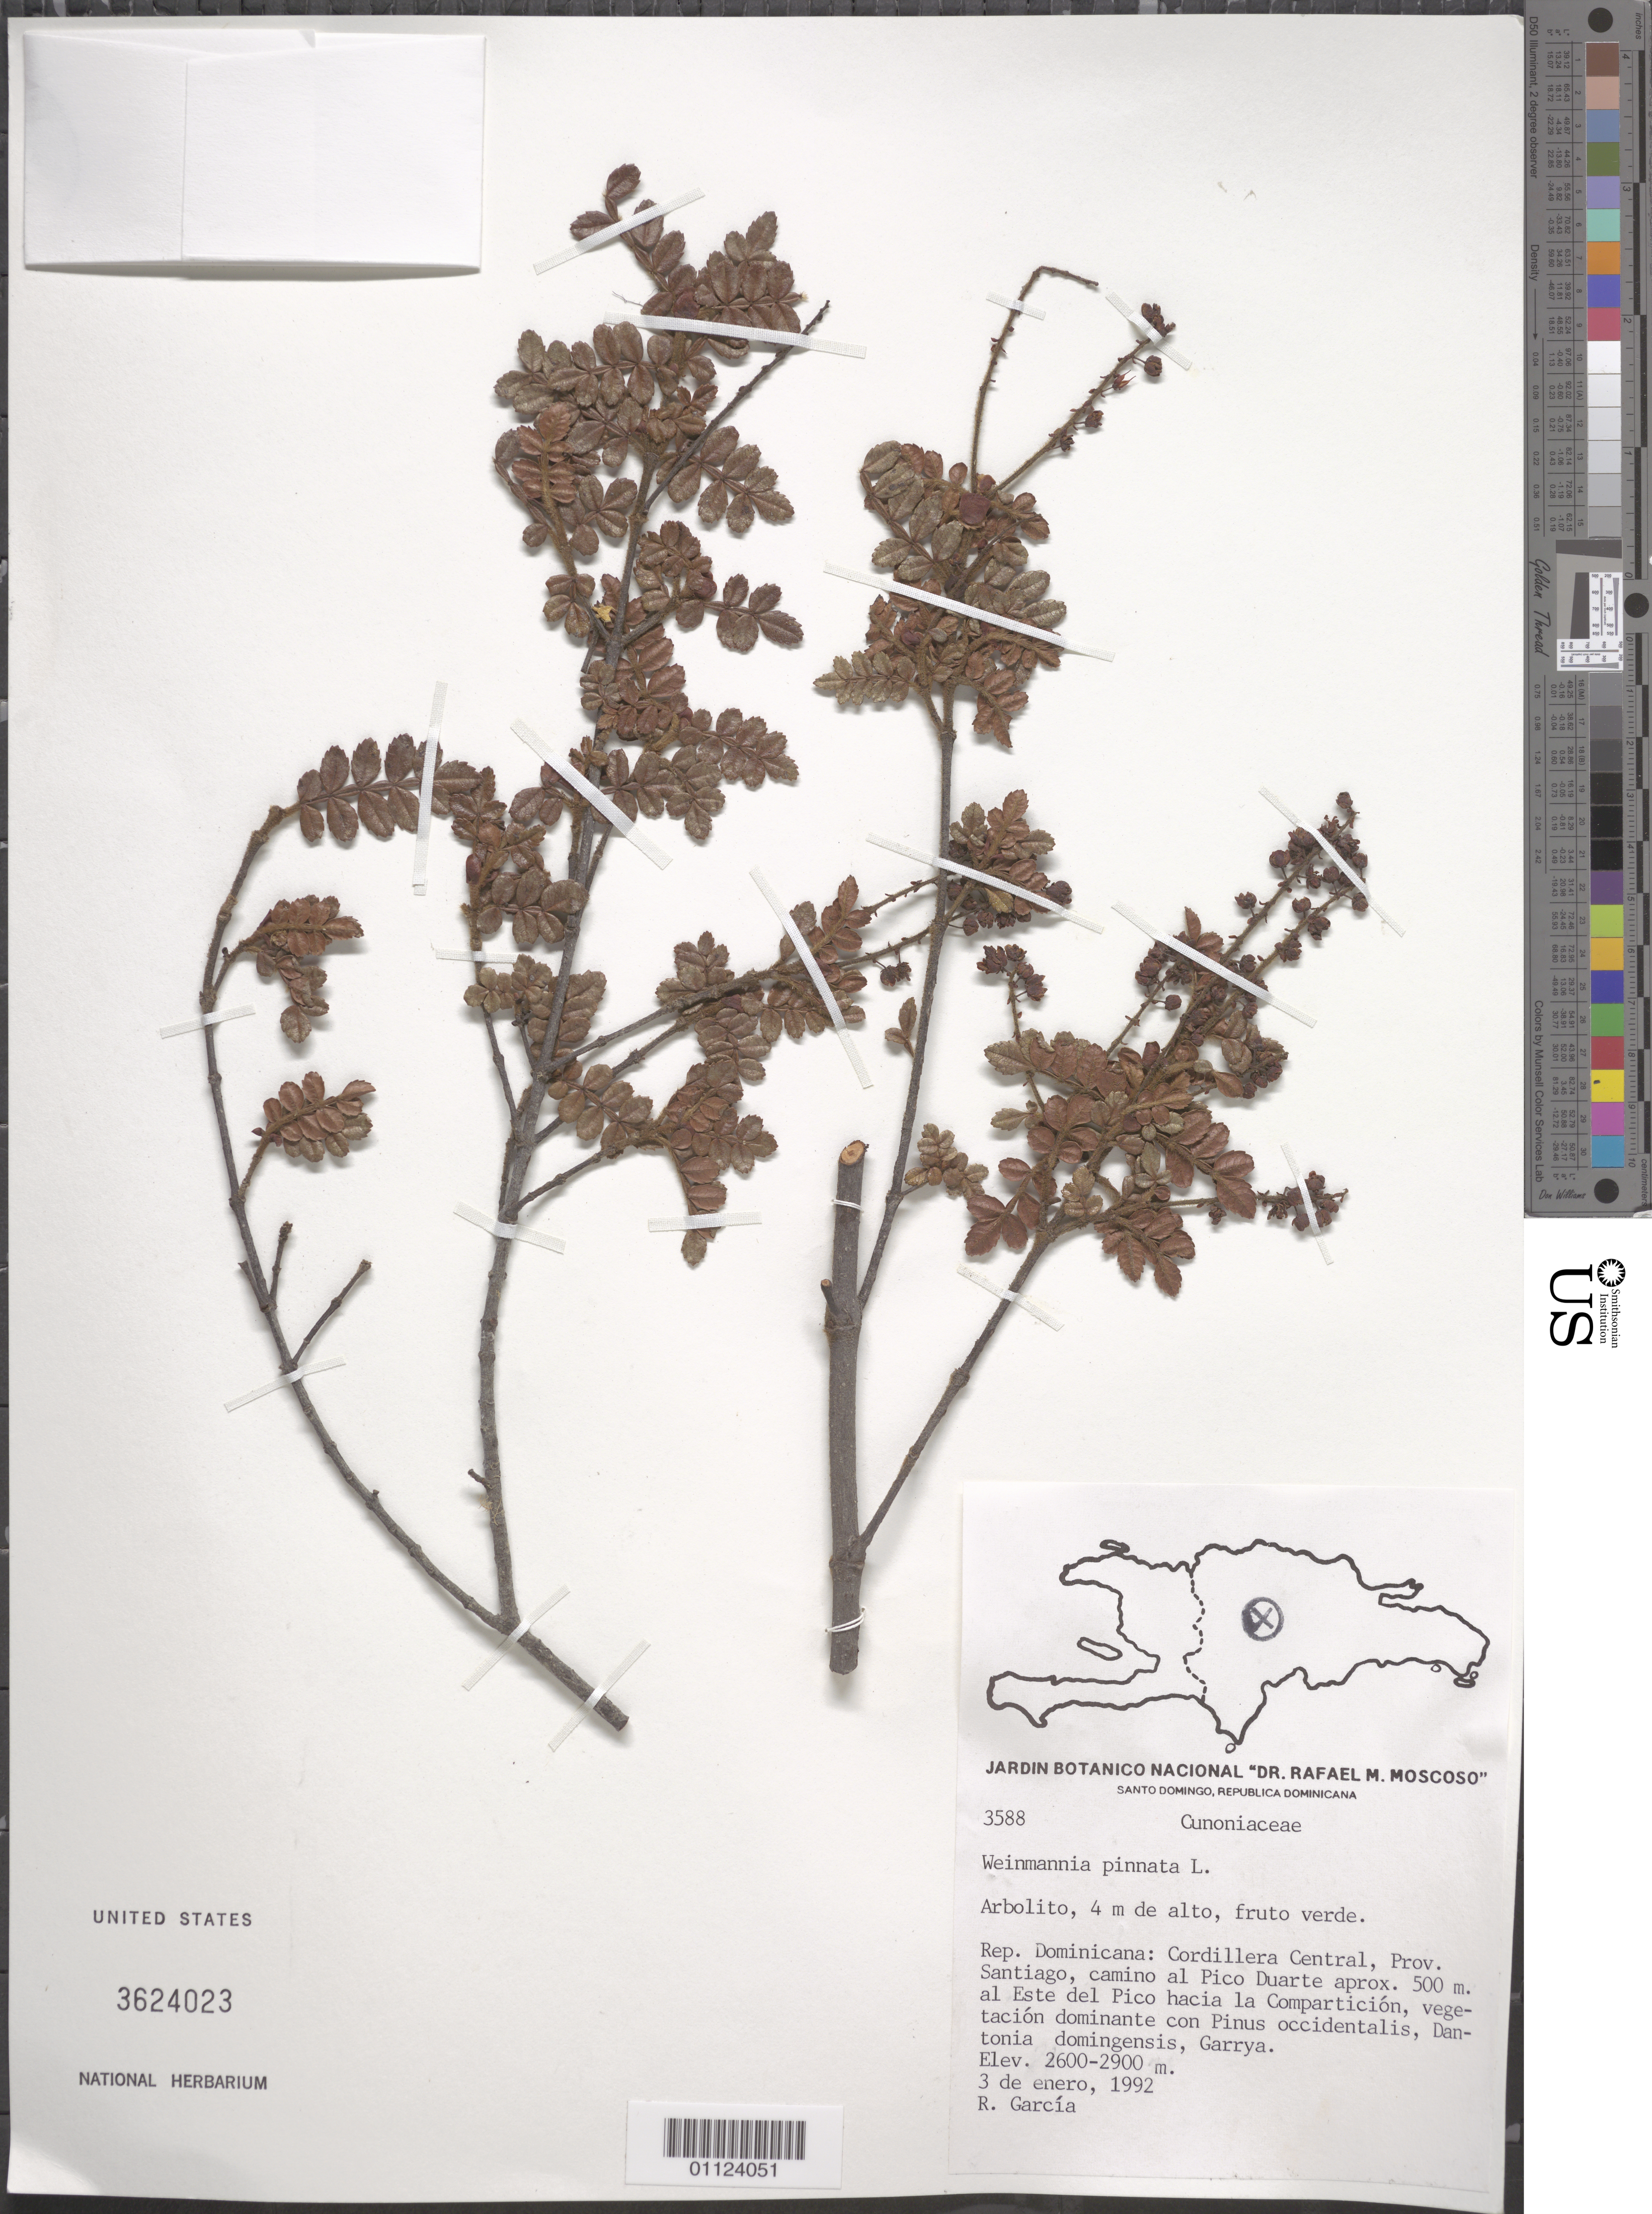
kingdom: Plantae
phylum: Tracheophyta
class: Magnoliopsida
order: Oxalidales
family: Cunoniaceae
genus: Weinmannia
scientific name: Weinmannia pinnata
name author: L.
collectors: R. G. García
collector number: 3588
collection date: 1992-01-03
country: Dominican Republic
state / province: Santiago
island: Hispaniola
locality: Cordillera Central, camino al Pico Duarte, aprox. 500 m al Este del Pico hacia la Compartición.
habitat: Vegetación dominante con pinus occidentalis, Dantonia domingensis, Garrya.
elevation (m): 2600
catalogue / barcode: US 3624023